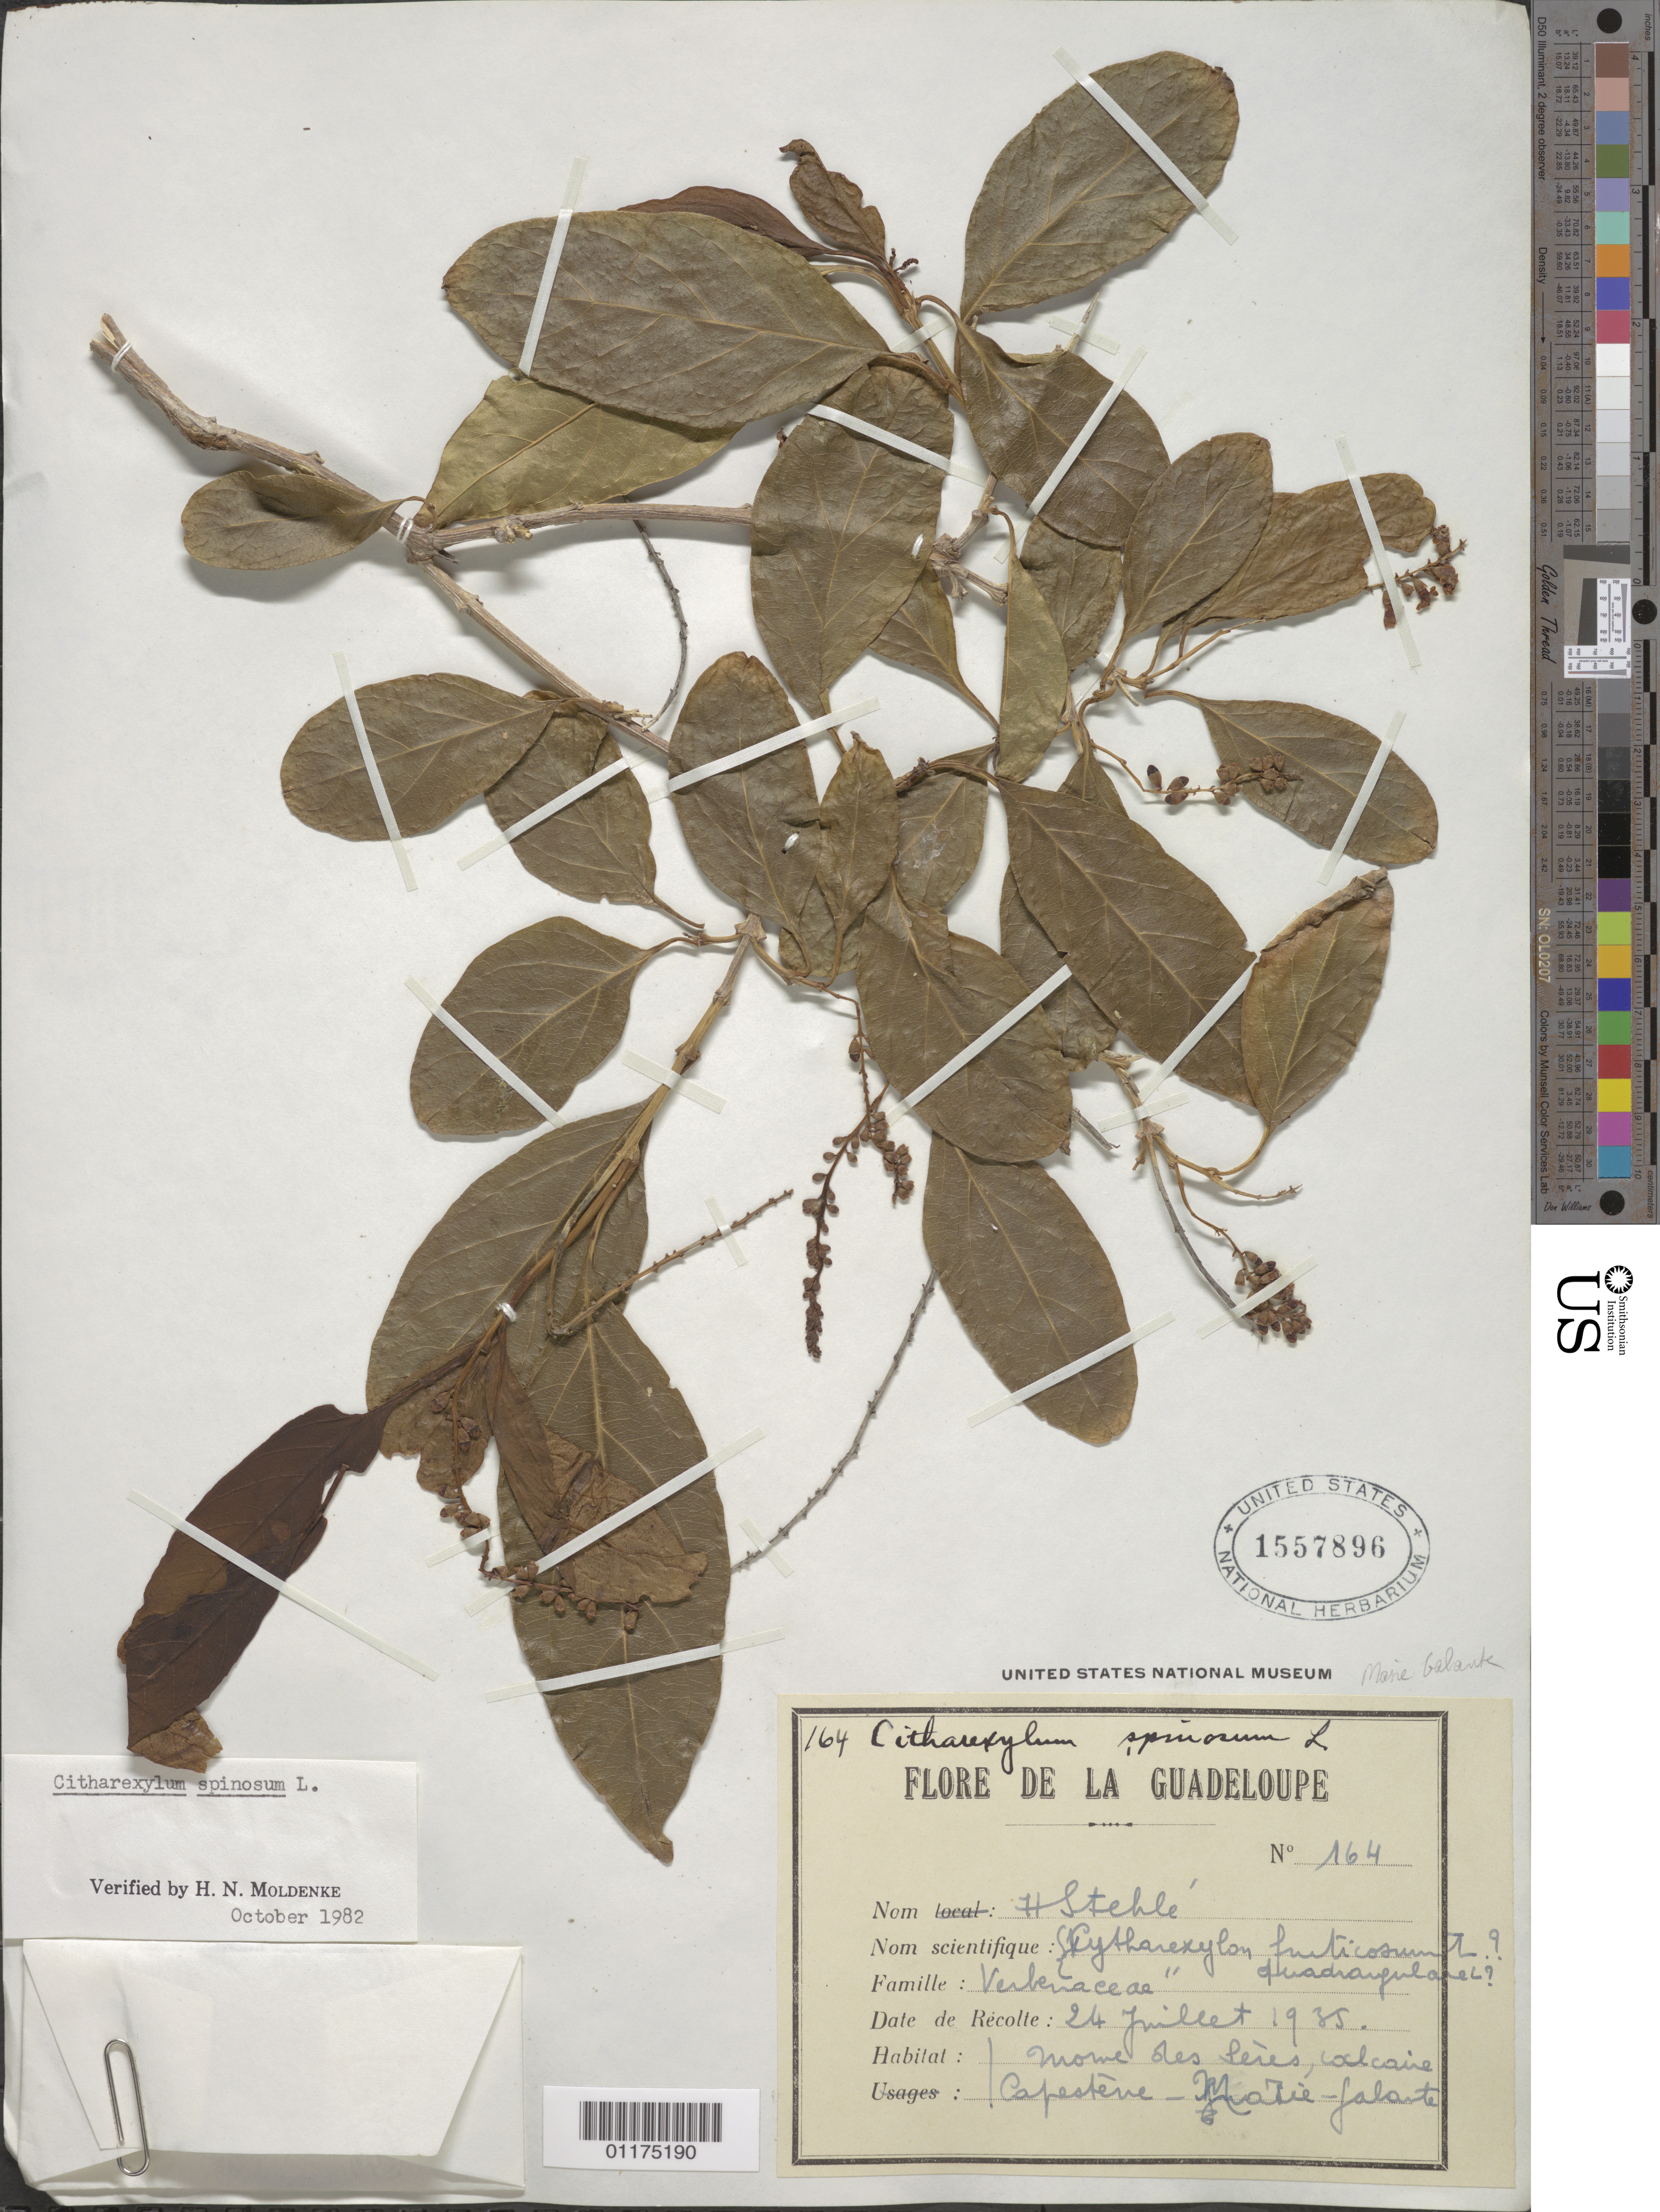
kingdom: Plantae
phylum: Tracheophyta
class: Magnoliopsida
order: Lamiales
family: Verbenaceae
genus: Citharexylum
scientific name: Citharexylum spinosum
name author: L.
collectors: H. Stehlé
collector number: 164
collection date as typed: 24 Jul 1935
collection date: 1935-07-24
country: Guadeloupe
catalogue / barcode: US 1557896